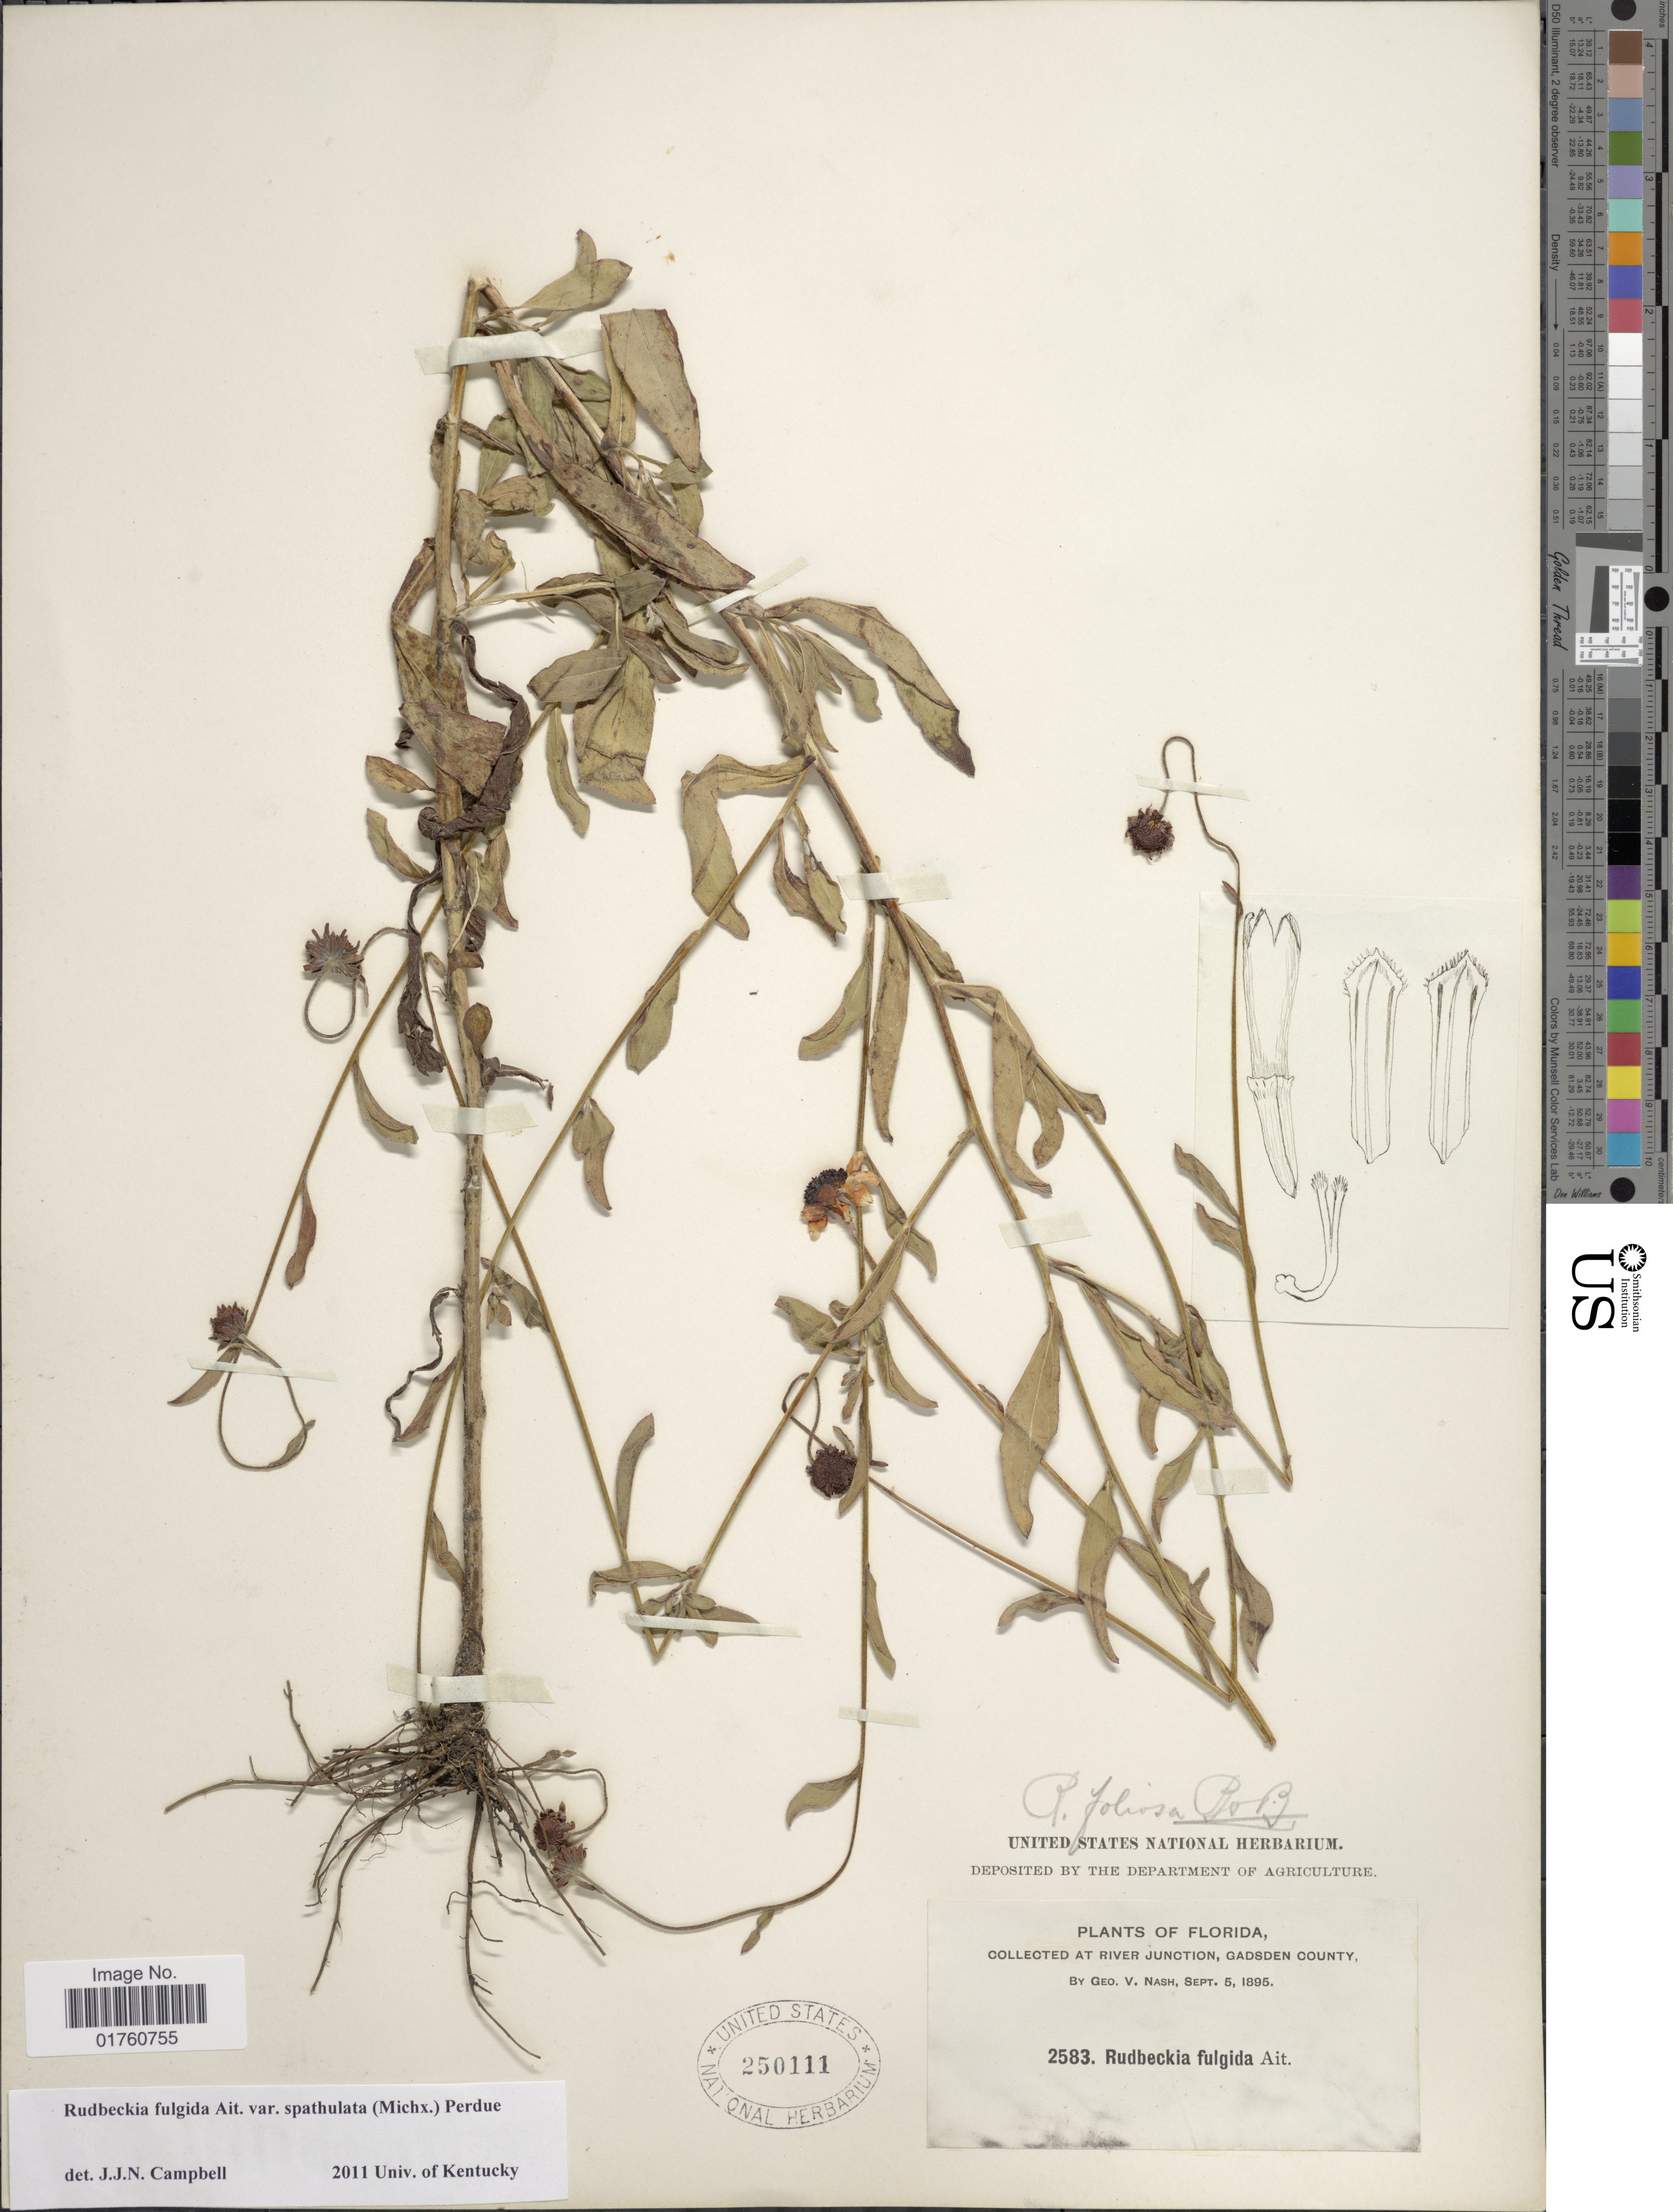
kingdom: Plantae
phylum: Tracheophyta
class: Magnoliopsida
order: Asterales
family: Asteraceae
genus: Rudbeckia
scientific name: Rudbeckia fulgida var. fulgida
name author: Aiton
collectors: G. V. Nash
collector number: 2583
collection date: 1895-09-05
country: United States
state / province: Florida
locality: River Junction, Gadsden County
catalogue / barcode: US 250111